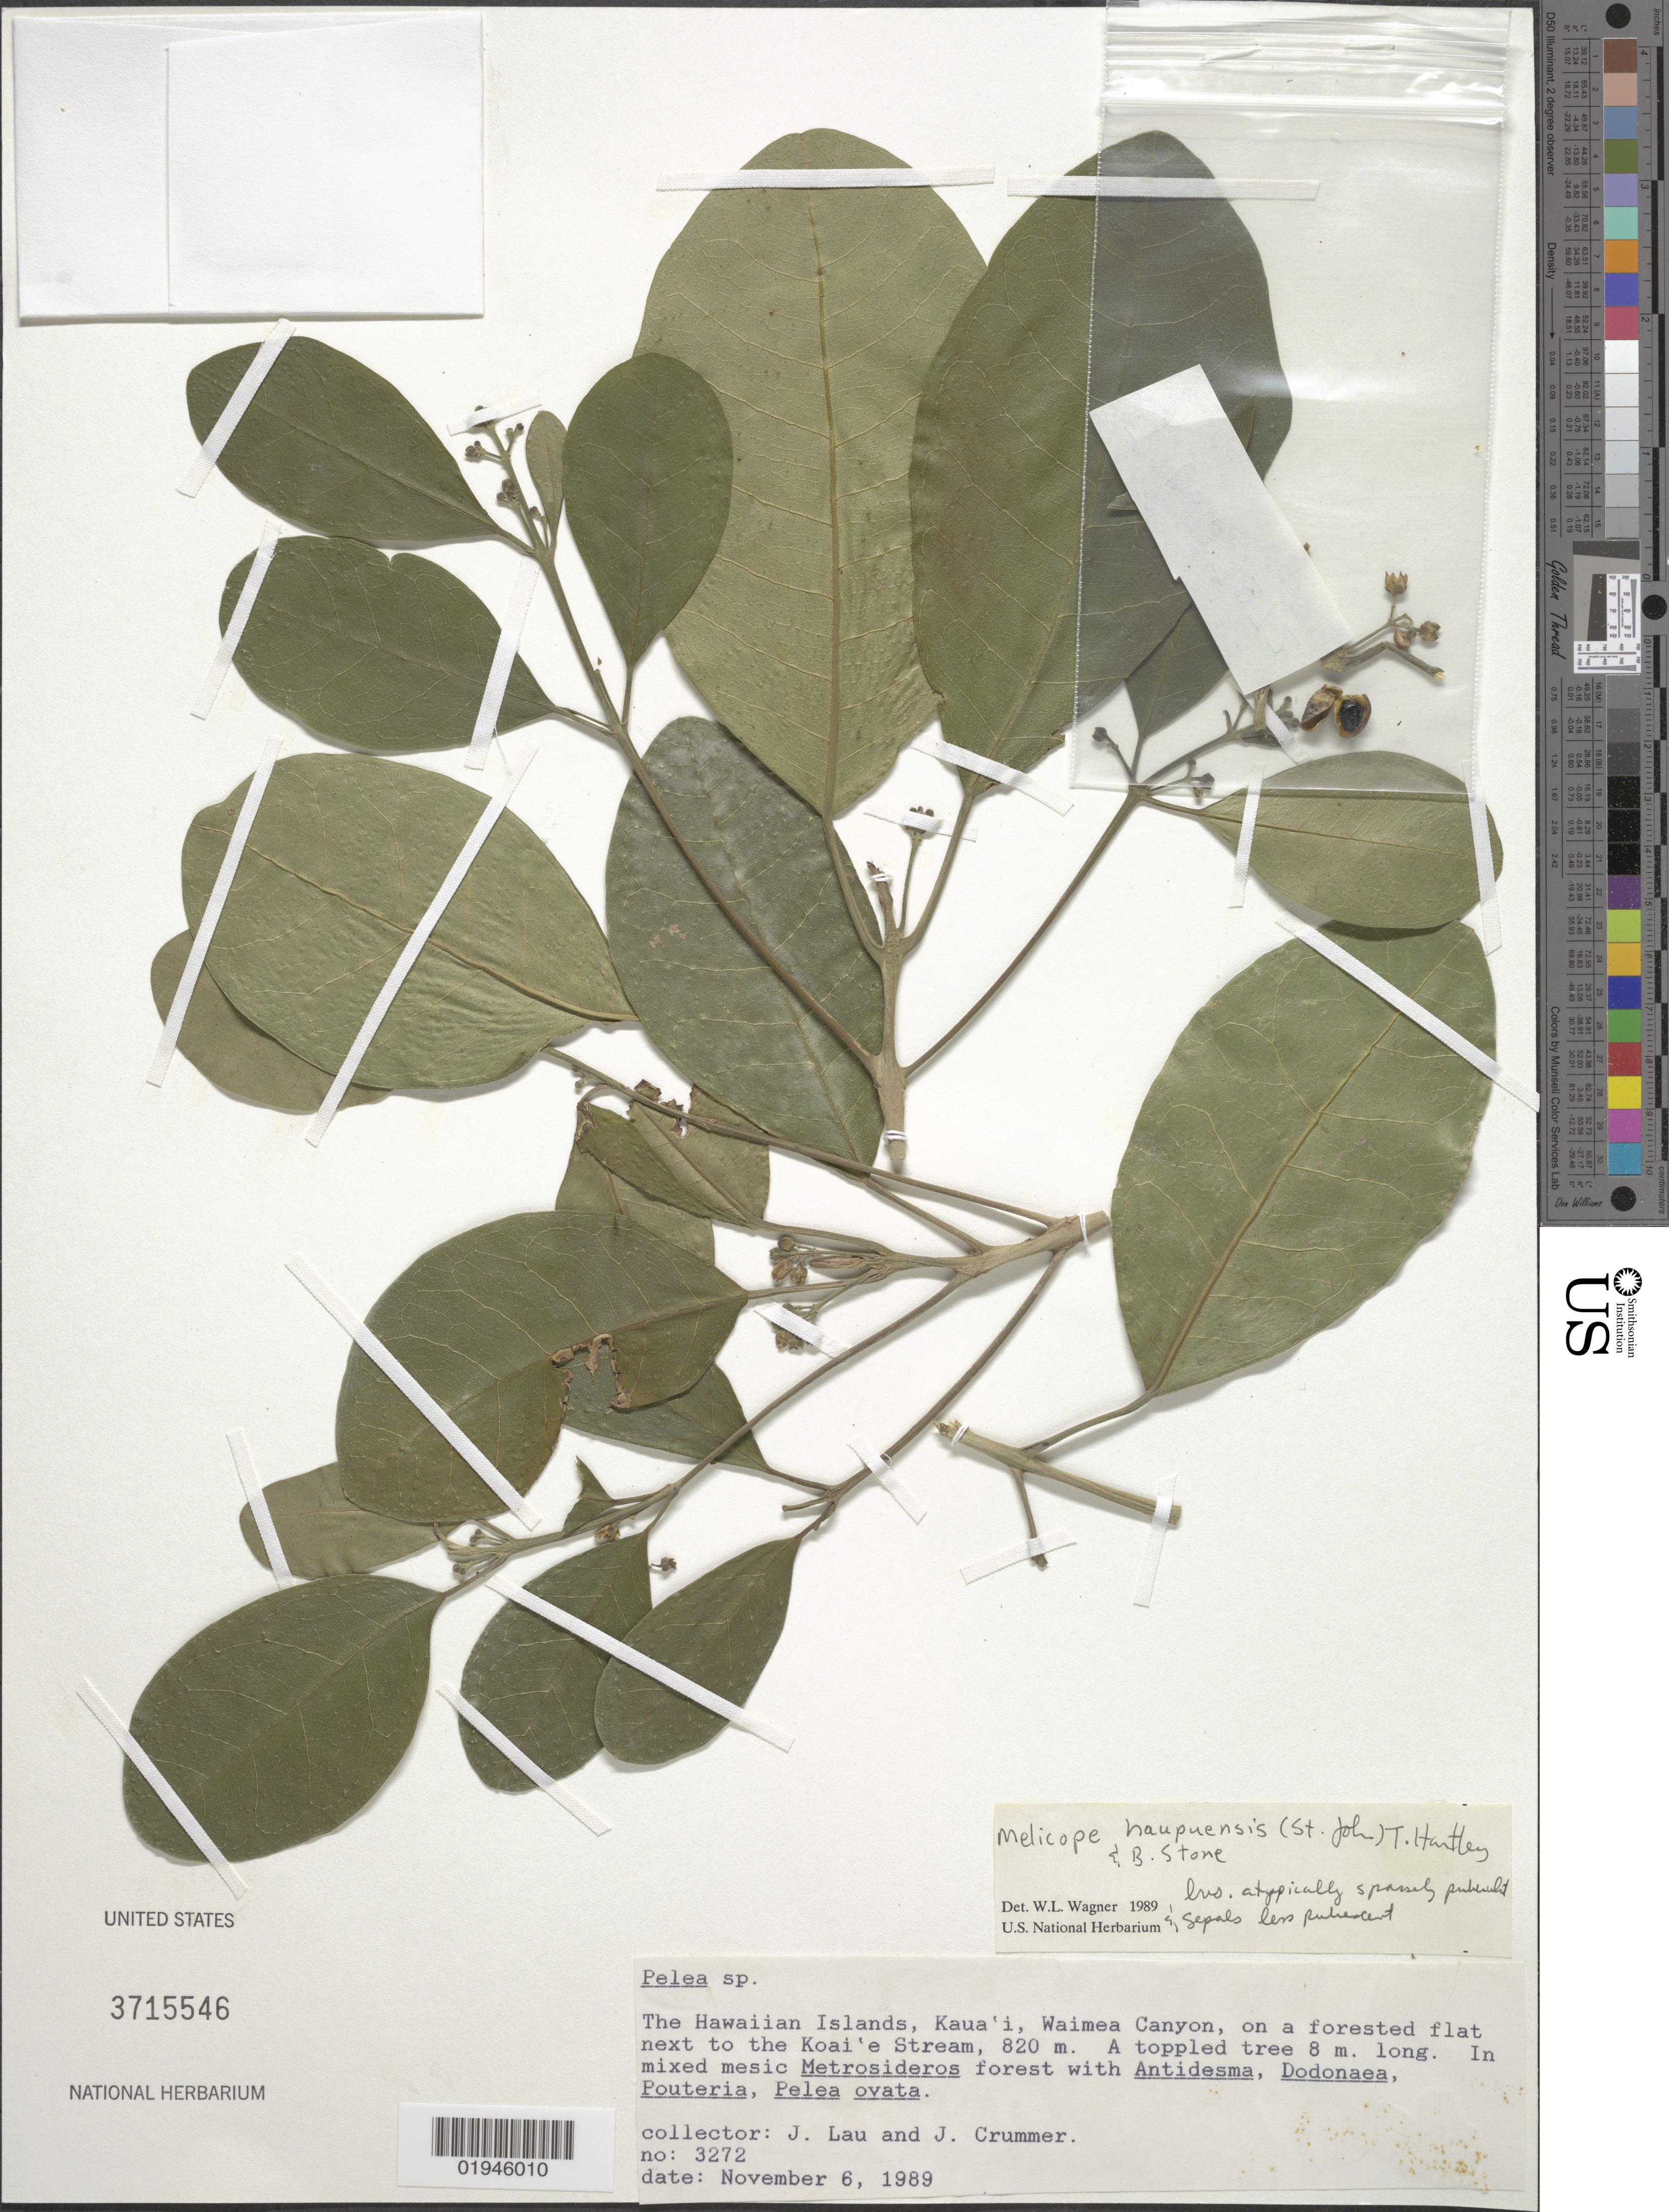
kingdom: Plantae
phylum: Tracheophyta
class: Magnoliopsida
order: Sapindales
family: Rutaceae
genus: Melicope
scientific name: Melicope haupuensis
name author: (H. St. John) T.G. Hartley & B.C. Stone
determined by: Wagner, W. L., (BOT), Smithsonian Institution - National Museum of Natural History (UNITED STATES)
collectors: J. Lau & J. Crummer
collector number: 3272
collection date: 1989-11-06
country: United States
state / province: Hawaii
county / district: Kauai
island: Kaua'i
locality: Waimea Canyon, on a forested flat next to the Koai'e Stream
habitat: Mixed mesic forest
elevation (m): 820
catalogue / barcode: US 3715546